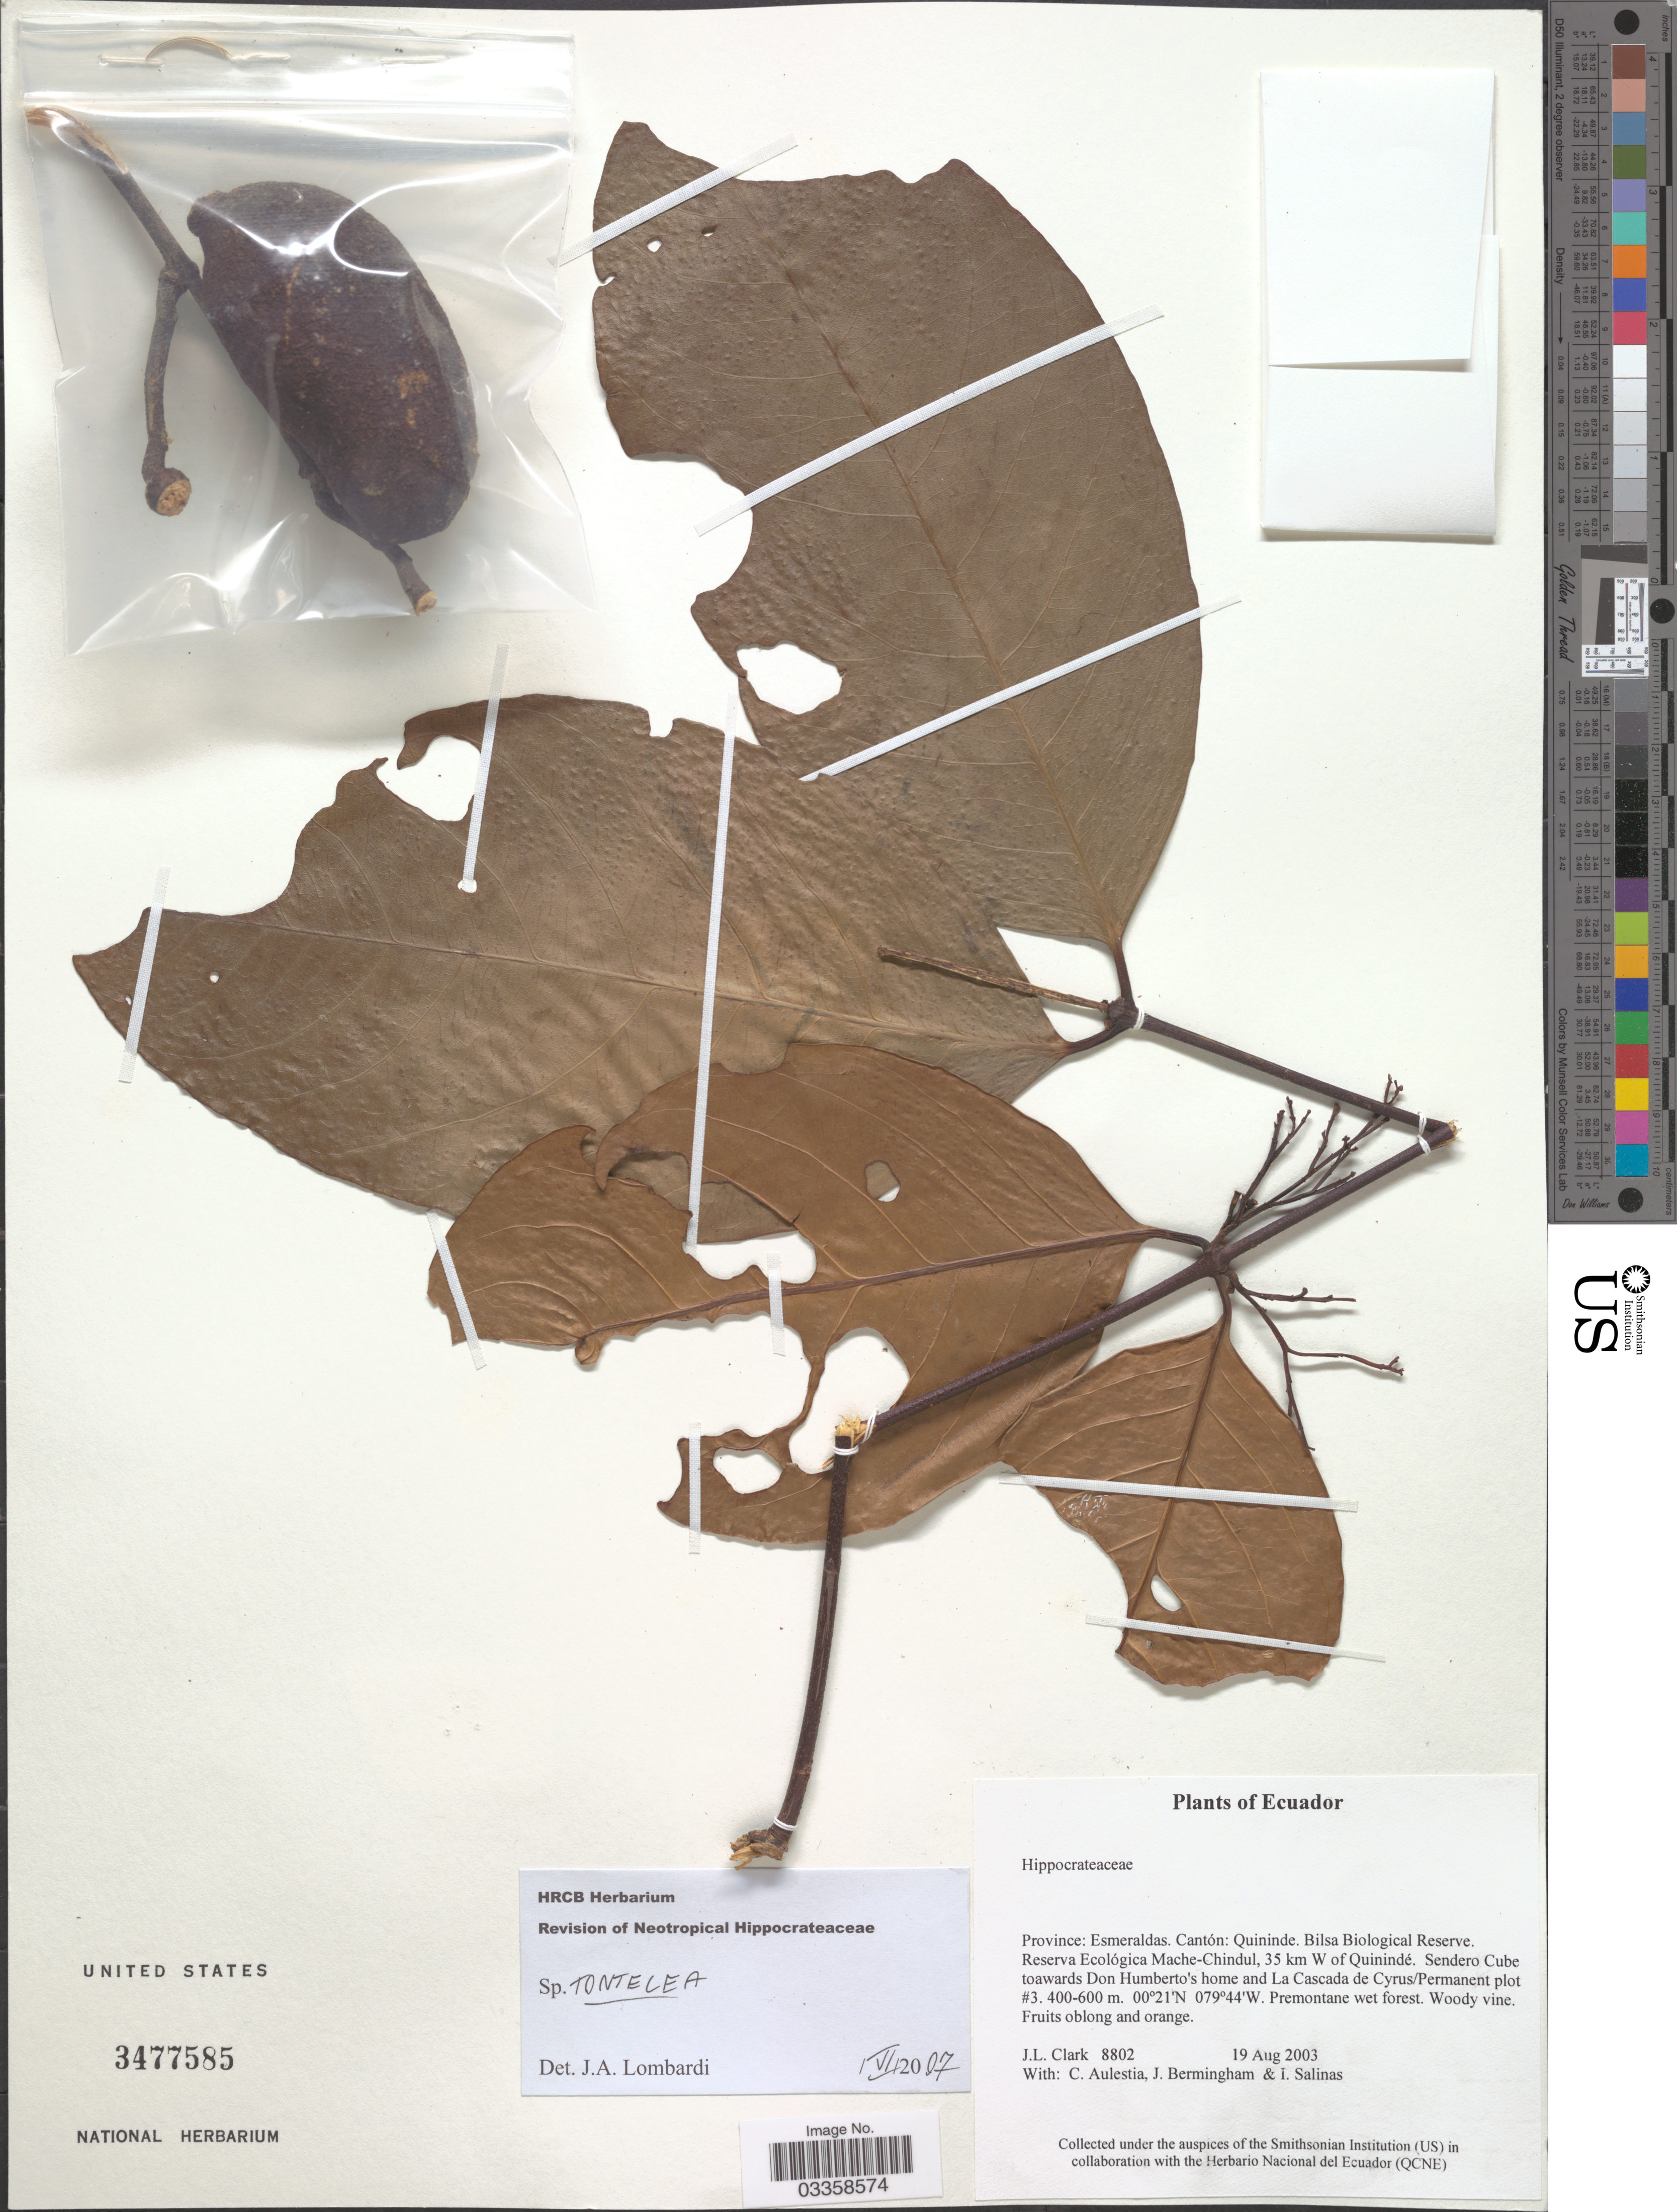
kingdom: Plantae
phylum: Tracheophyta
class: Magnoliopsida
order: Celastrales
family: Celastraceae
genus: Tontelea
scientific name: Tontelea sp.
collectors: J. L. Clark, C. Aulestia, J. Bermingham & I. Salinas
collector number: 8802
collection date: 2003-08-19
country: Ecuador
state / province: Esmeraldas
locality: Cantón: Quininde. Bilsa Biological Reserve. Reserva Ecológica Mache-Chindul, 35 km W of Quinindé. Sendero Cube toawards Don Humberto's home and La Cascada de Cyrus/Permanent plot #3.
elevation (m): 400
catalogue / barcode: US 3477585